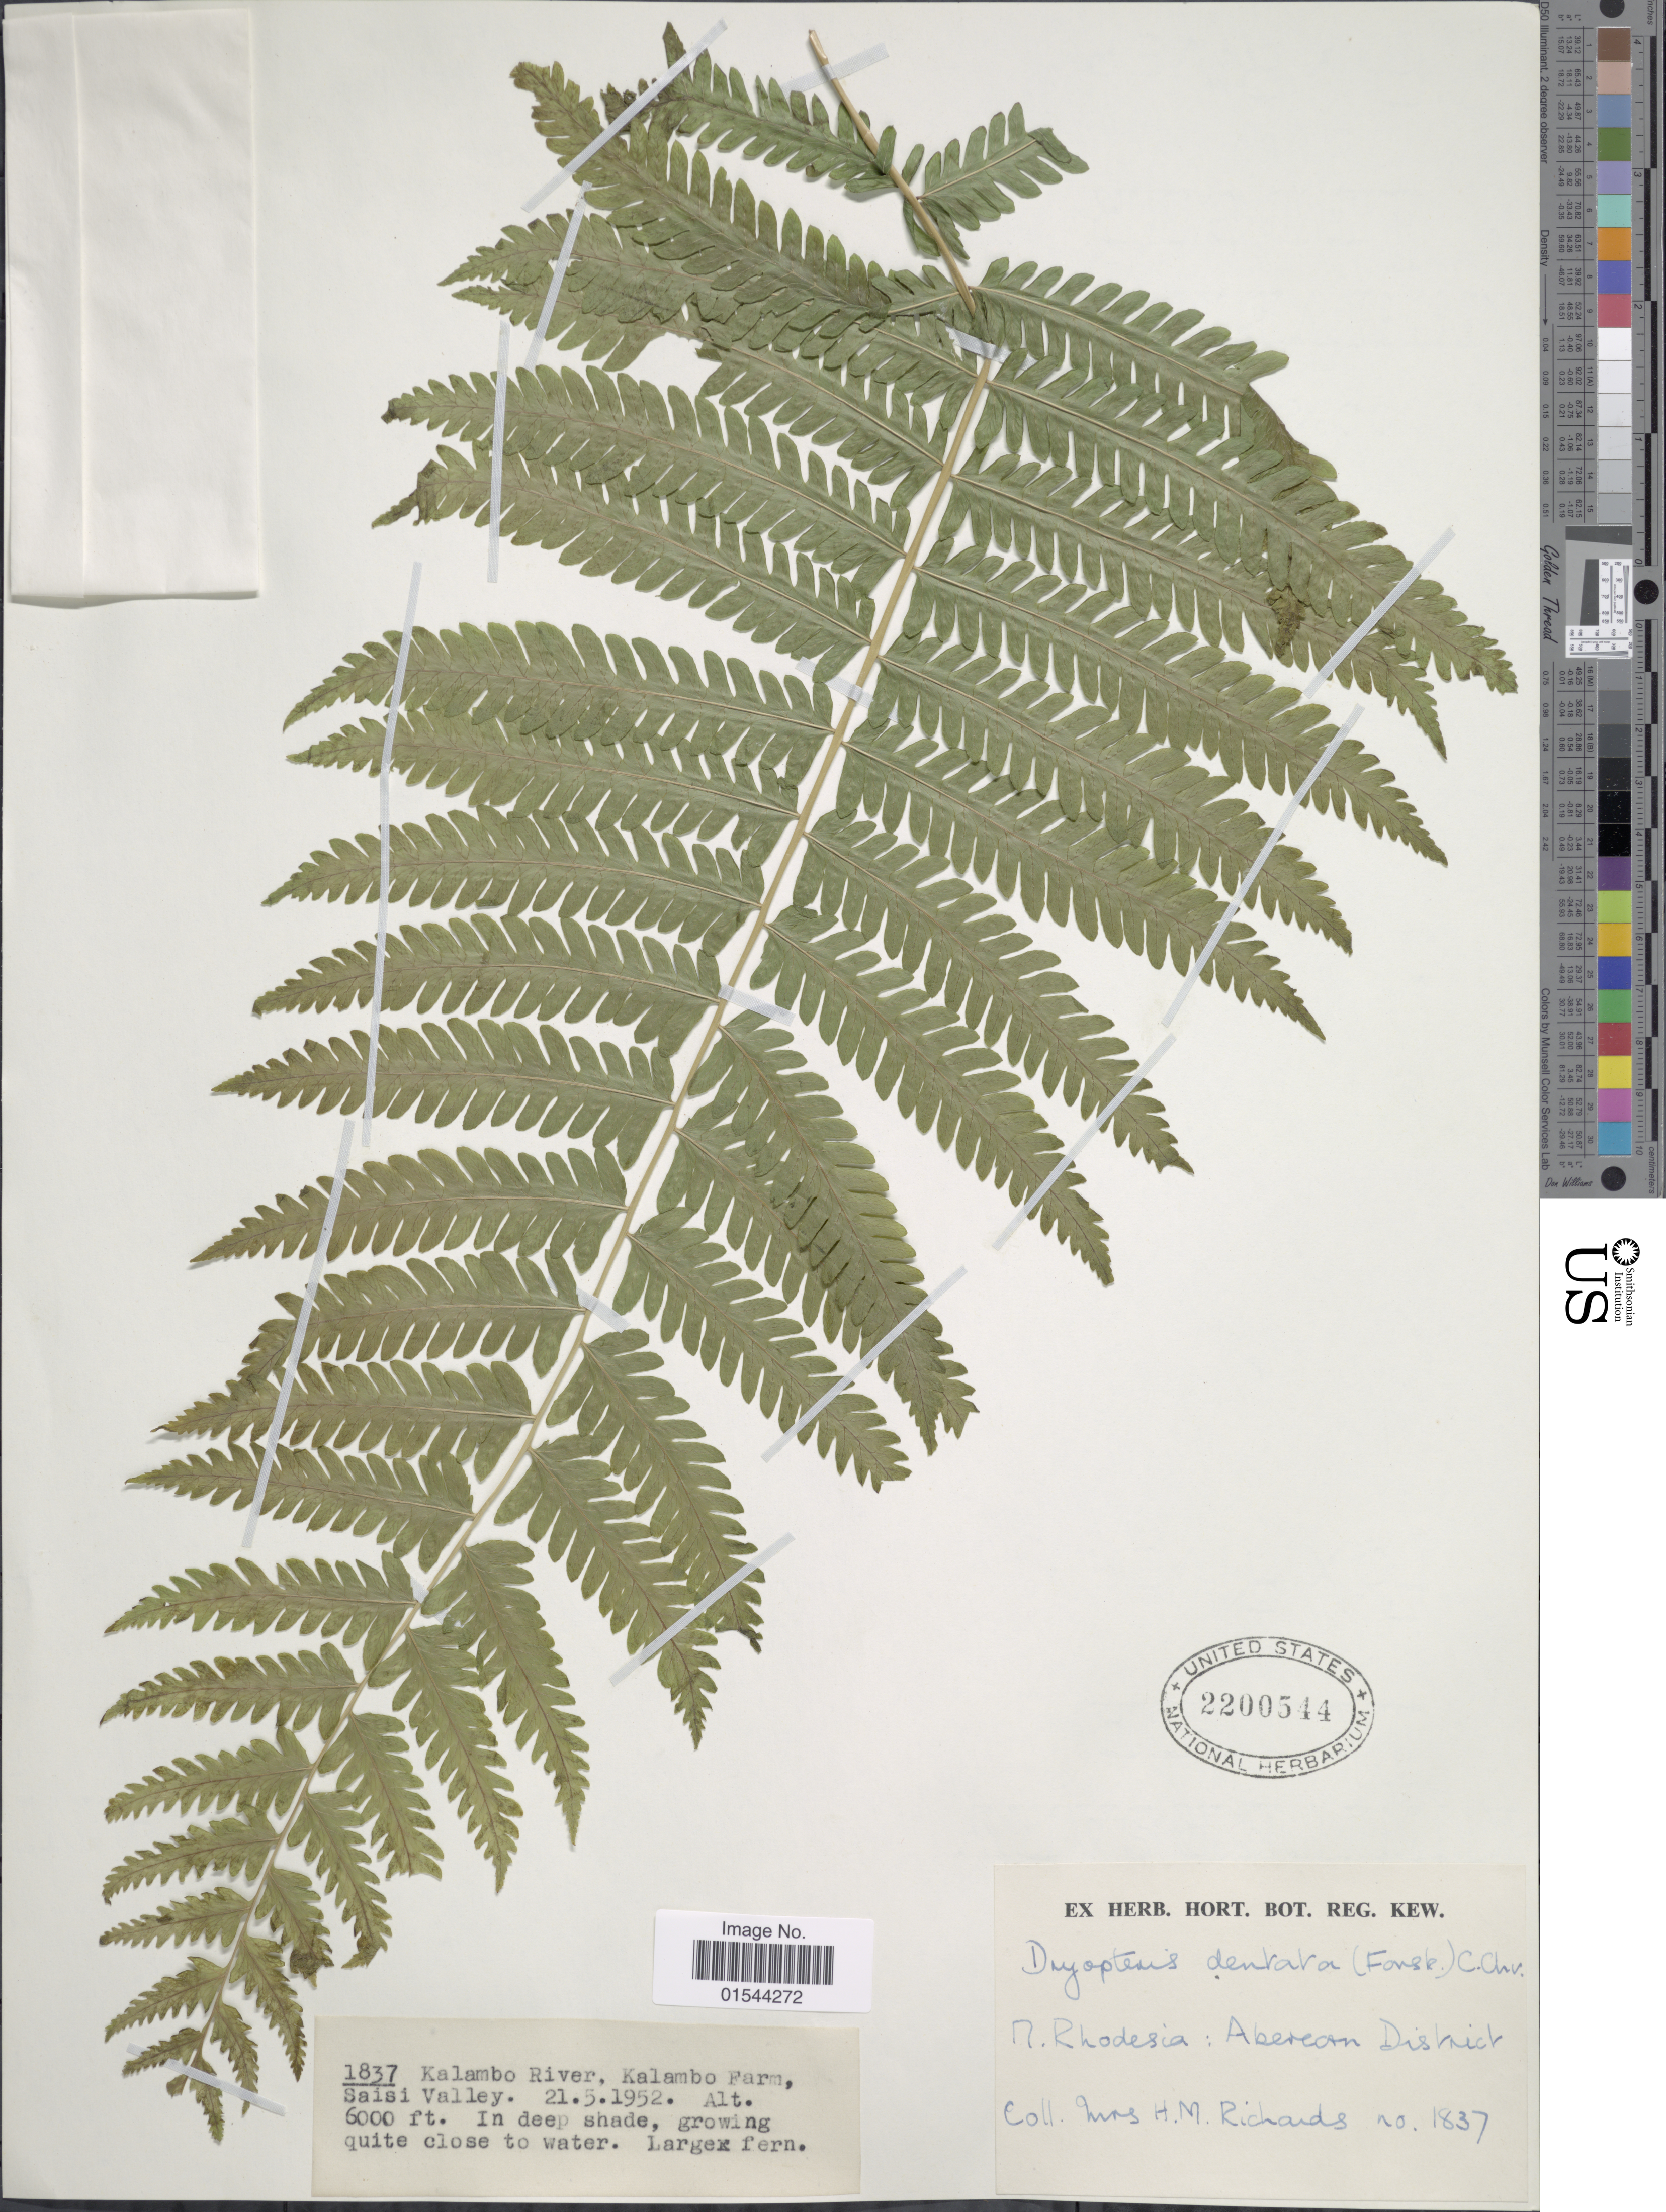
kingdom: Plantae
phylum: Tracheophyta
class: Polypodiopsida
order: Polypodiales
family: Thelypteridaceae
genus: Christella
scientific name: Christella hispidula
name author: (Decne.) Holttum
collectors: H. Richards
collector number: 1837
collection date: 1952-05-21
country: Zambia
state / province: Northern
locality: Kalambo River, Kalambo Farm, Saisi Valley, N. Rhodesia: Abercom District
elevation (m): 1829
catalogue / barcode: US 2200544